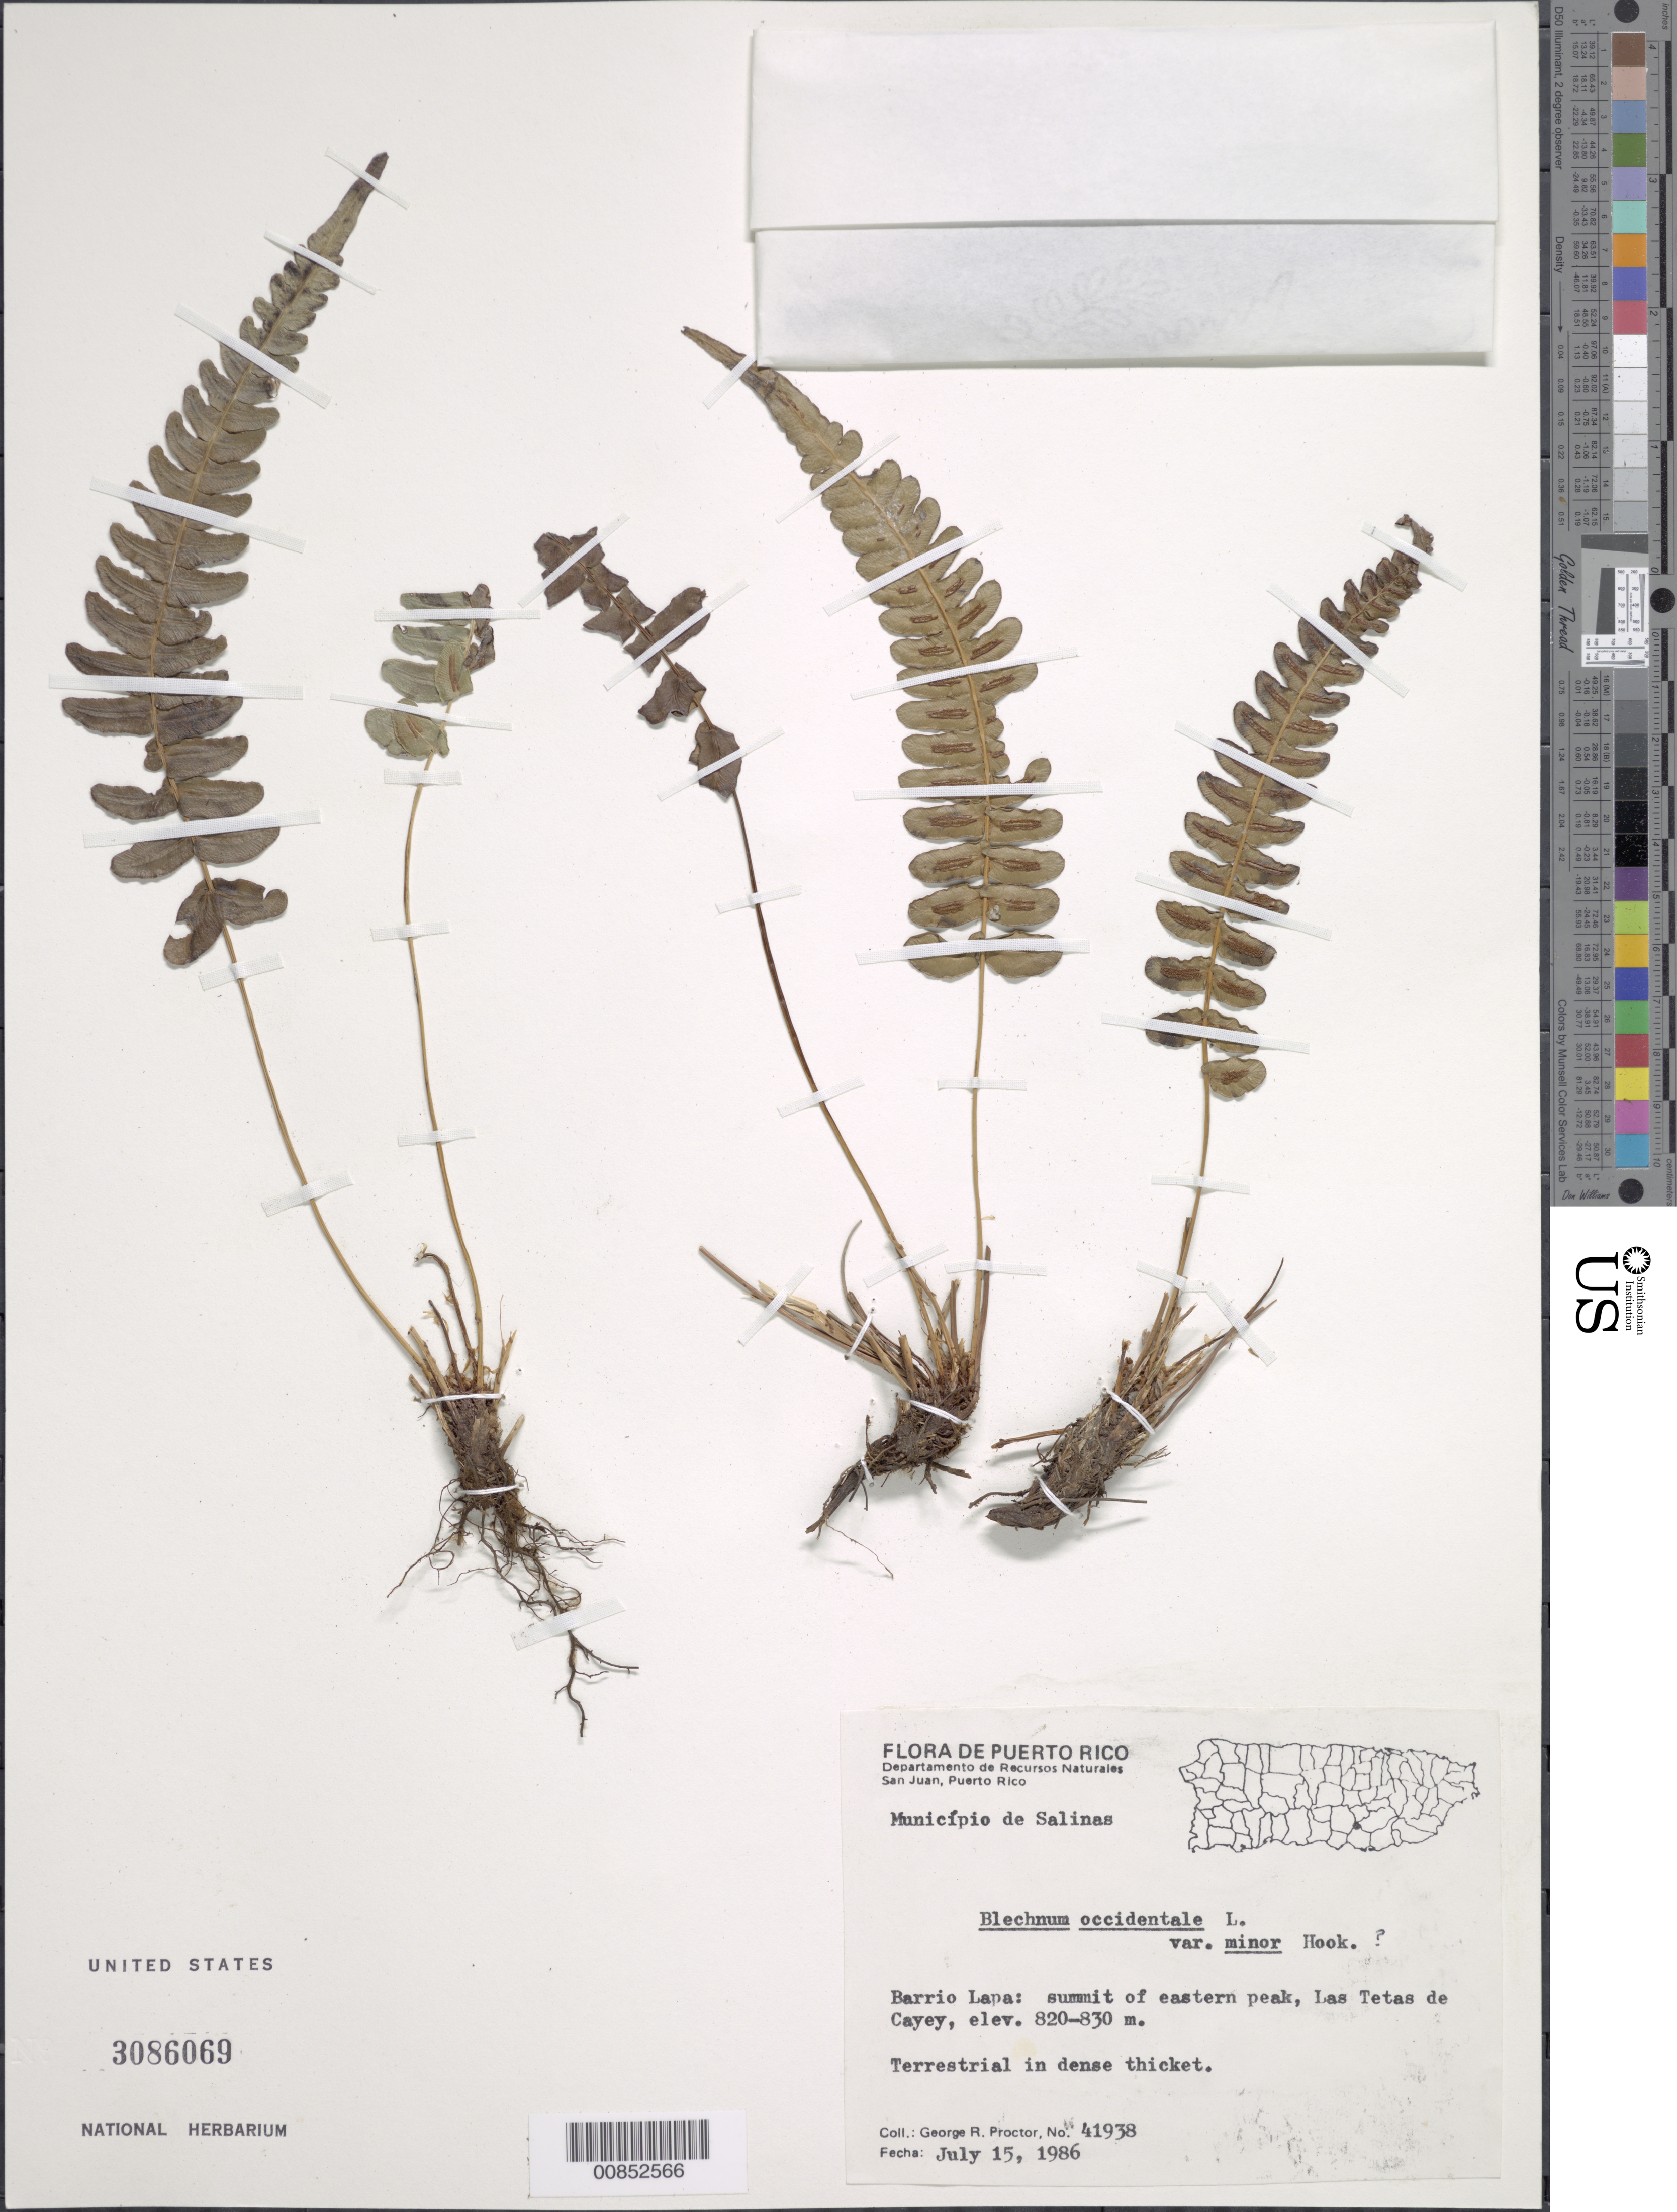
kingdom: Plantae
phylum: Tracheophyta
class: Polypodiopsida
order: Polypodiales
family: Blechnaceae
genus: Blechnum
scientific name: Blechnum occidentale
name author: L.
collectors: G. R. Proctor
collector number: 41938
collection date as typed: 15 Jul 1986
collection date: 1986-07-15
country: Puerto Rico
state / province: Salinas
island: Puerto Rico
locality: Mun. Salinas, Barrio Lapa, Las Tetas de Cayey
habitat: Summit of eastern peak, in dense thicket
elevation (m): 820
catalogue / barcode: US 3086069